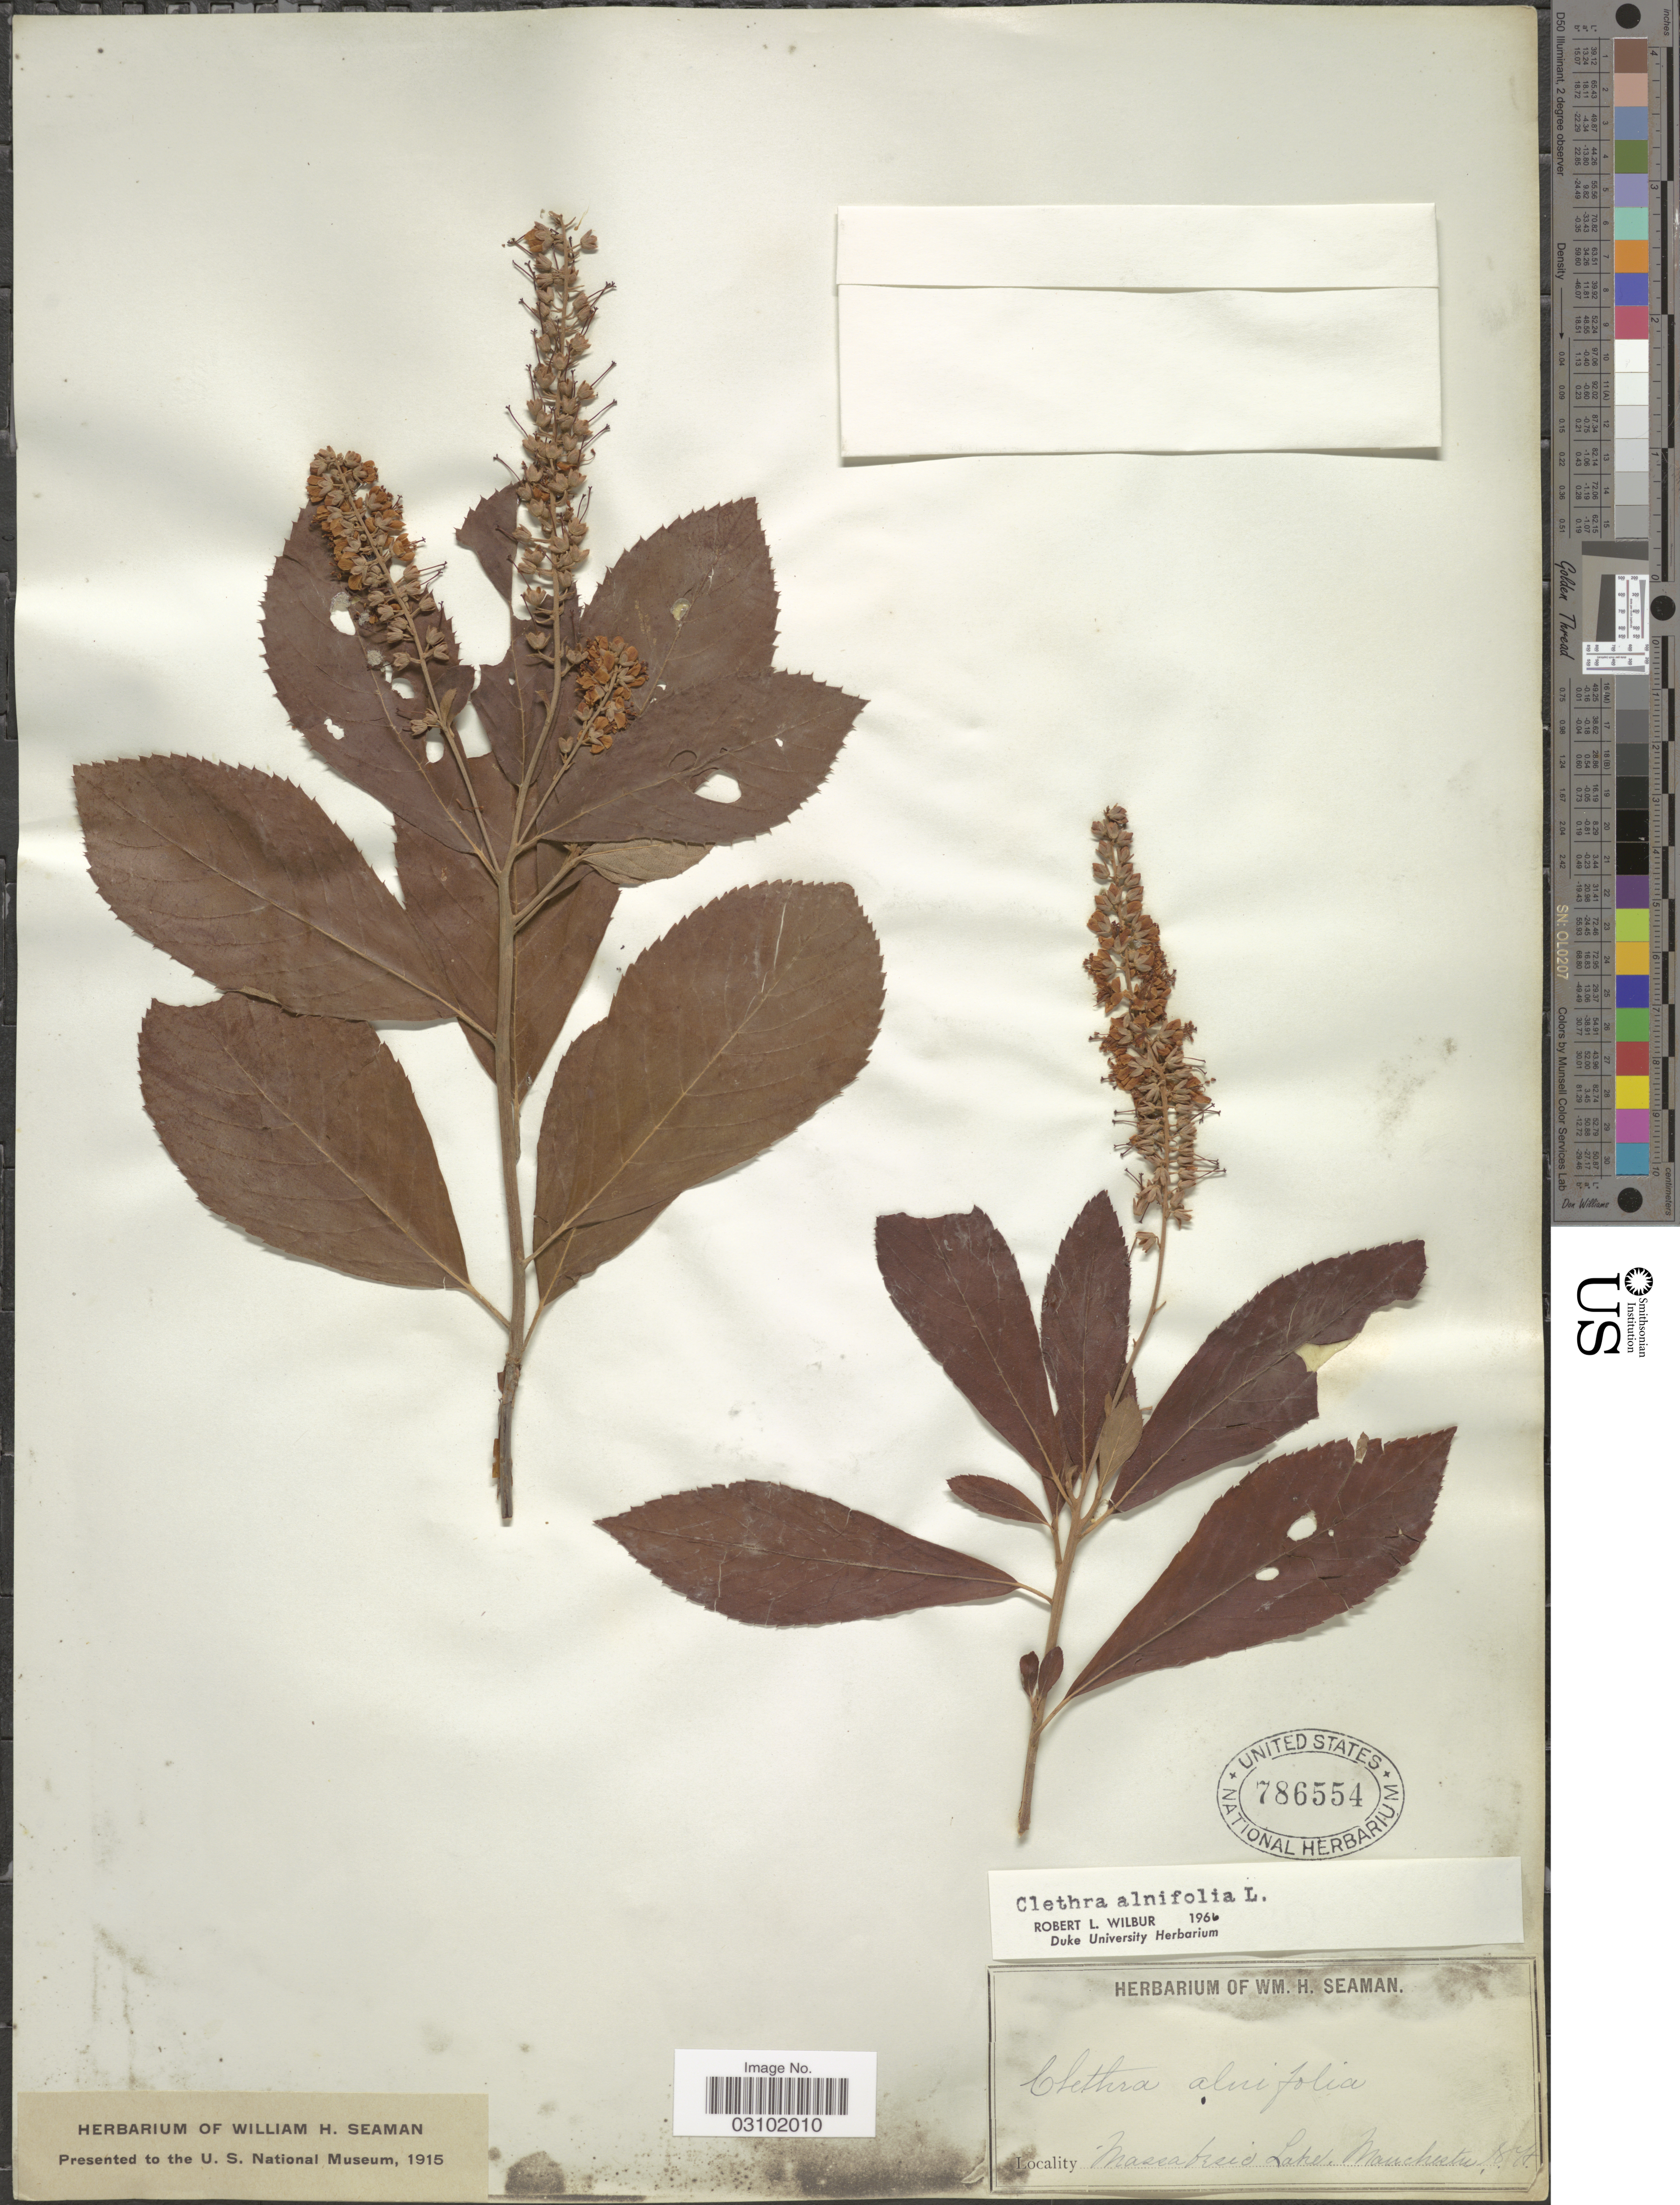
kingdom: Plantae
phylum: Tracheophyta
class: Magnoliopsida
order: Ericales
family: Clethraceae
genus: Clethra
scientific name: Clethra alnifolia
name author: L.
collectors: Ex herb. W. H. Seaman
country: United States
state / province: New Hampshire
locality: Massabreid Lake, Manchester.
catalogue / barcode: US 786554